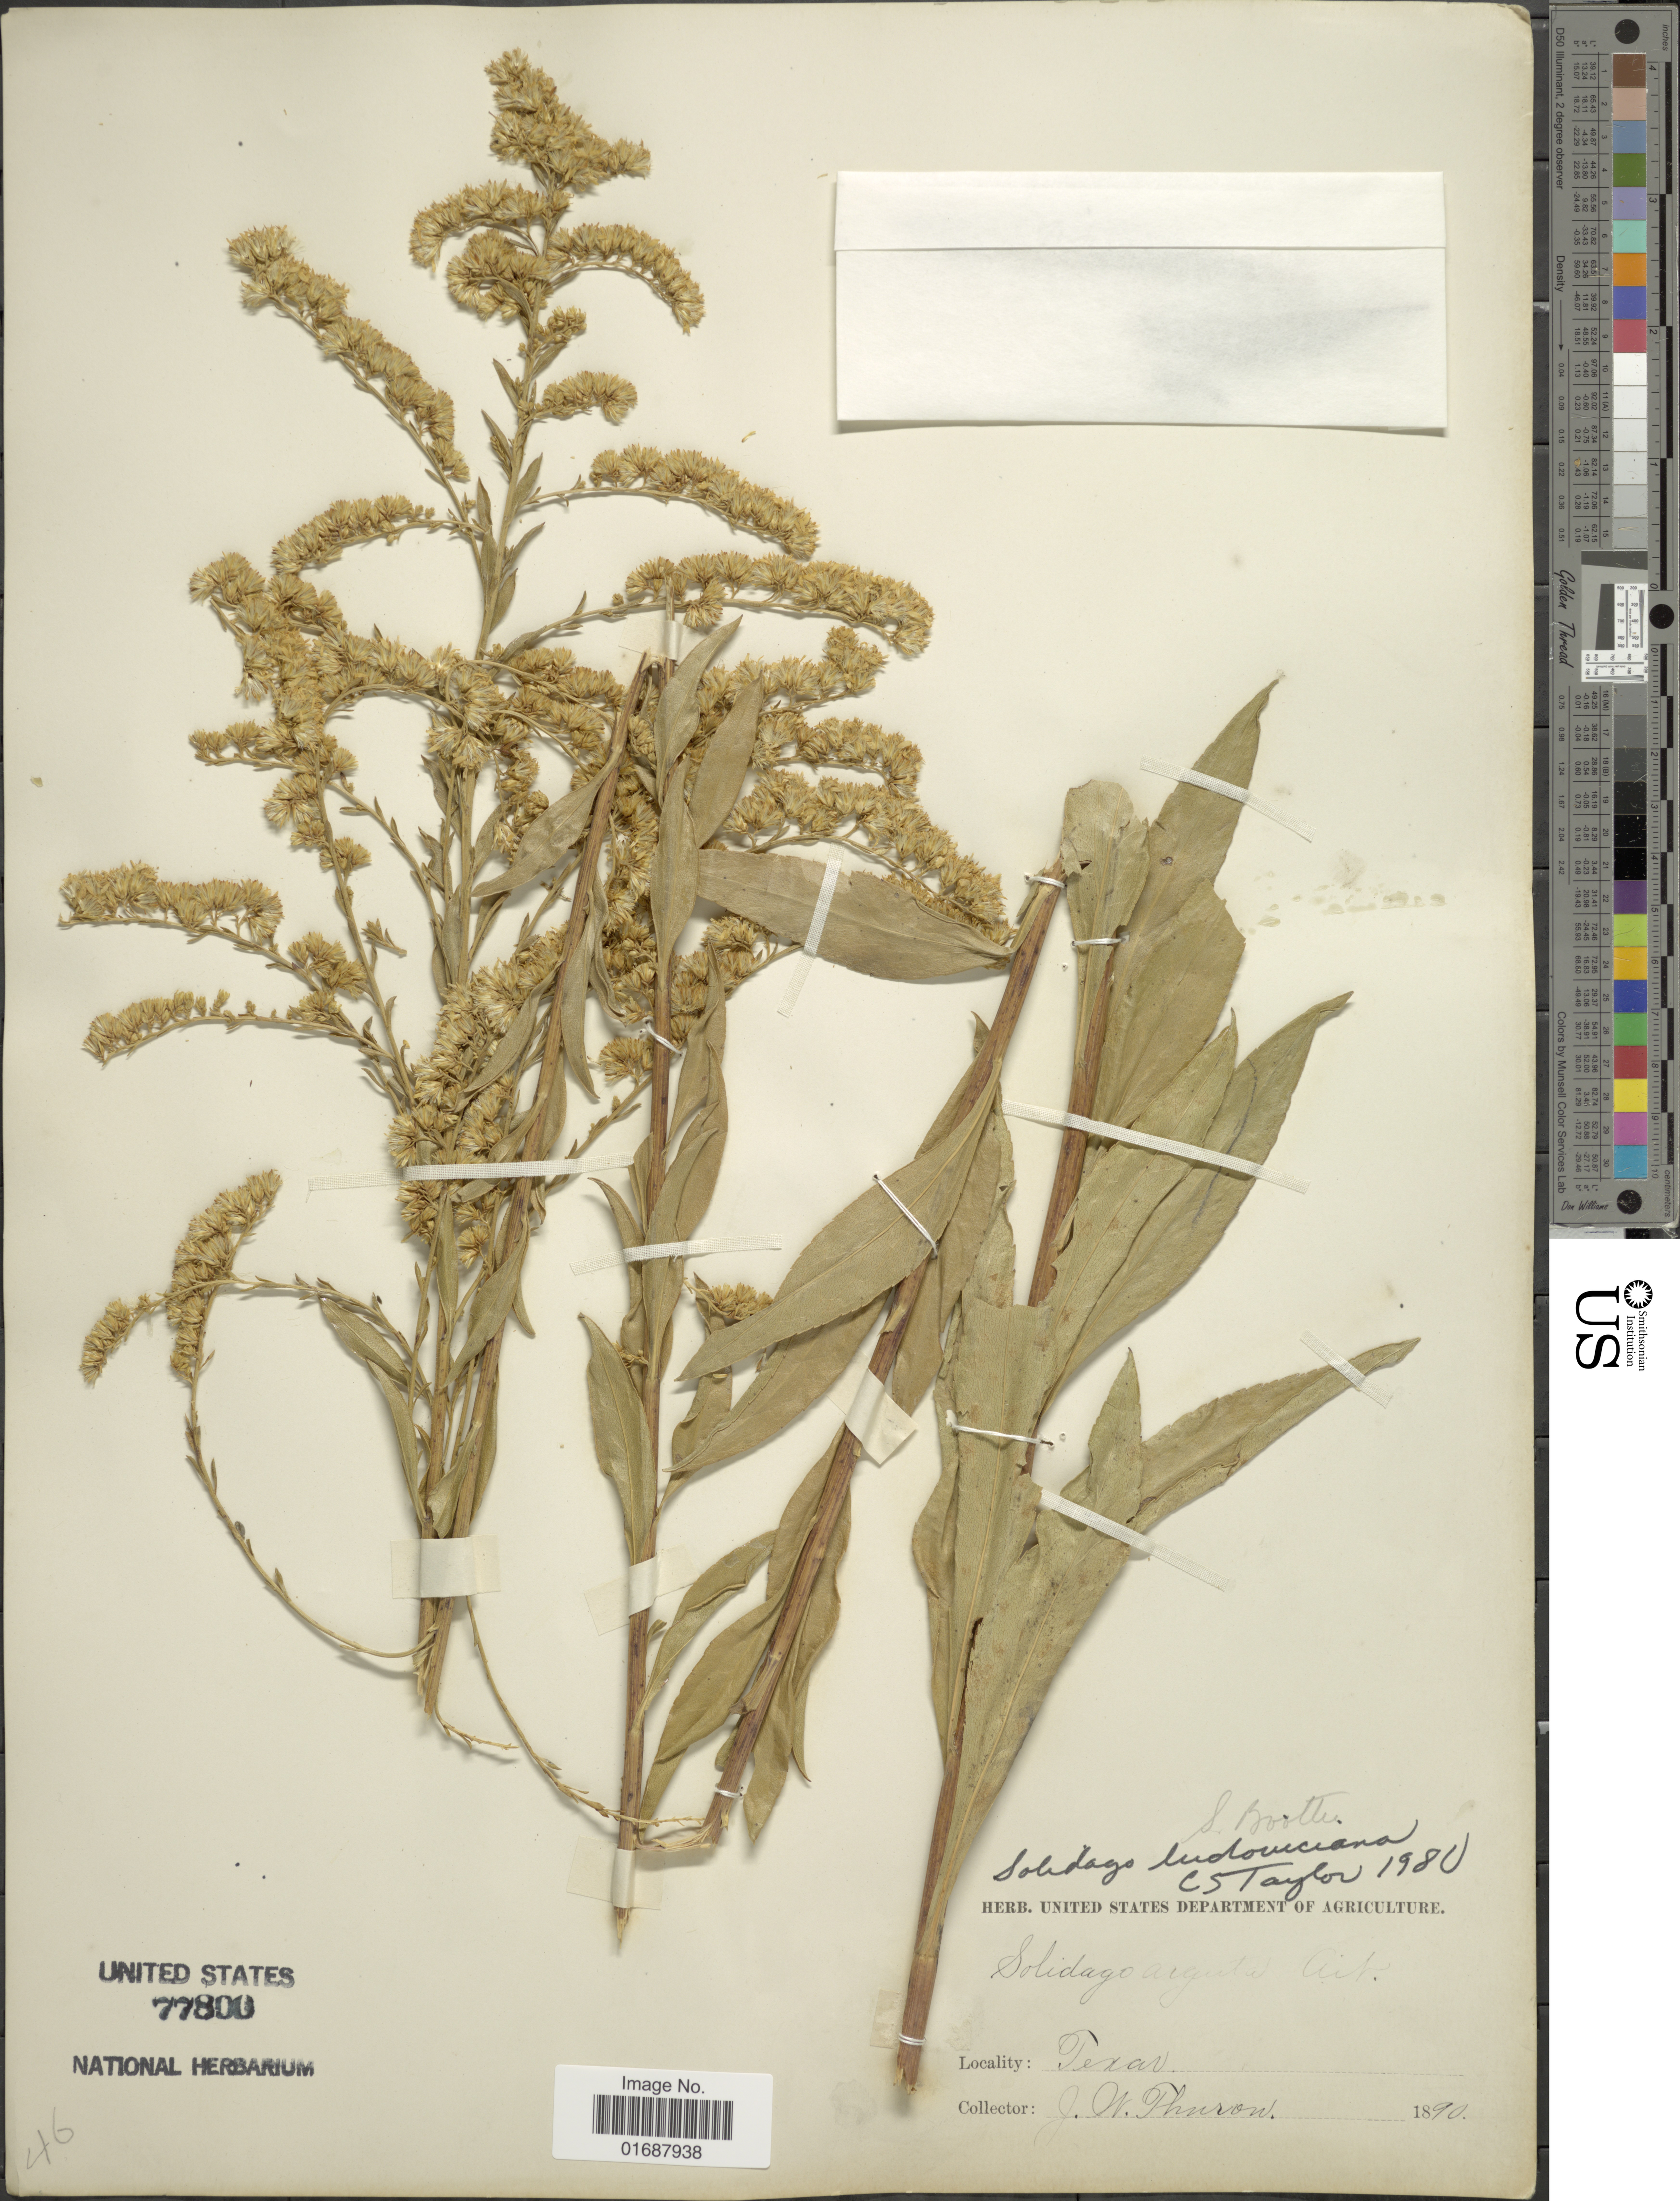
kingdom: Plantae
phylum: Tracheophyta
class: Magnoliopsida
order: Asterales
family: Asteraceae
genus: Solidago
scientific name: Solidago ludoviciana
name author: (A. Gray) Small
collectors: F. W. Thurow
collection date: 1890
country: United States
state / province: Texas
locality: Texas.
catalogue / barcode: US 77800